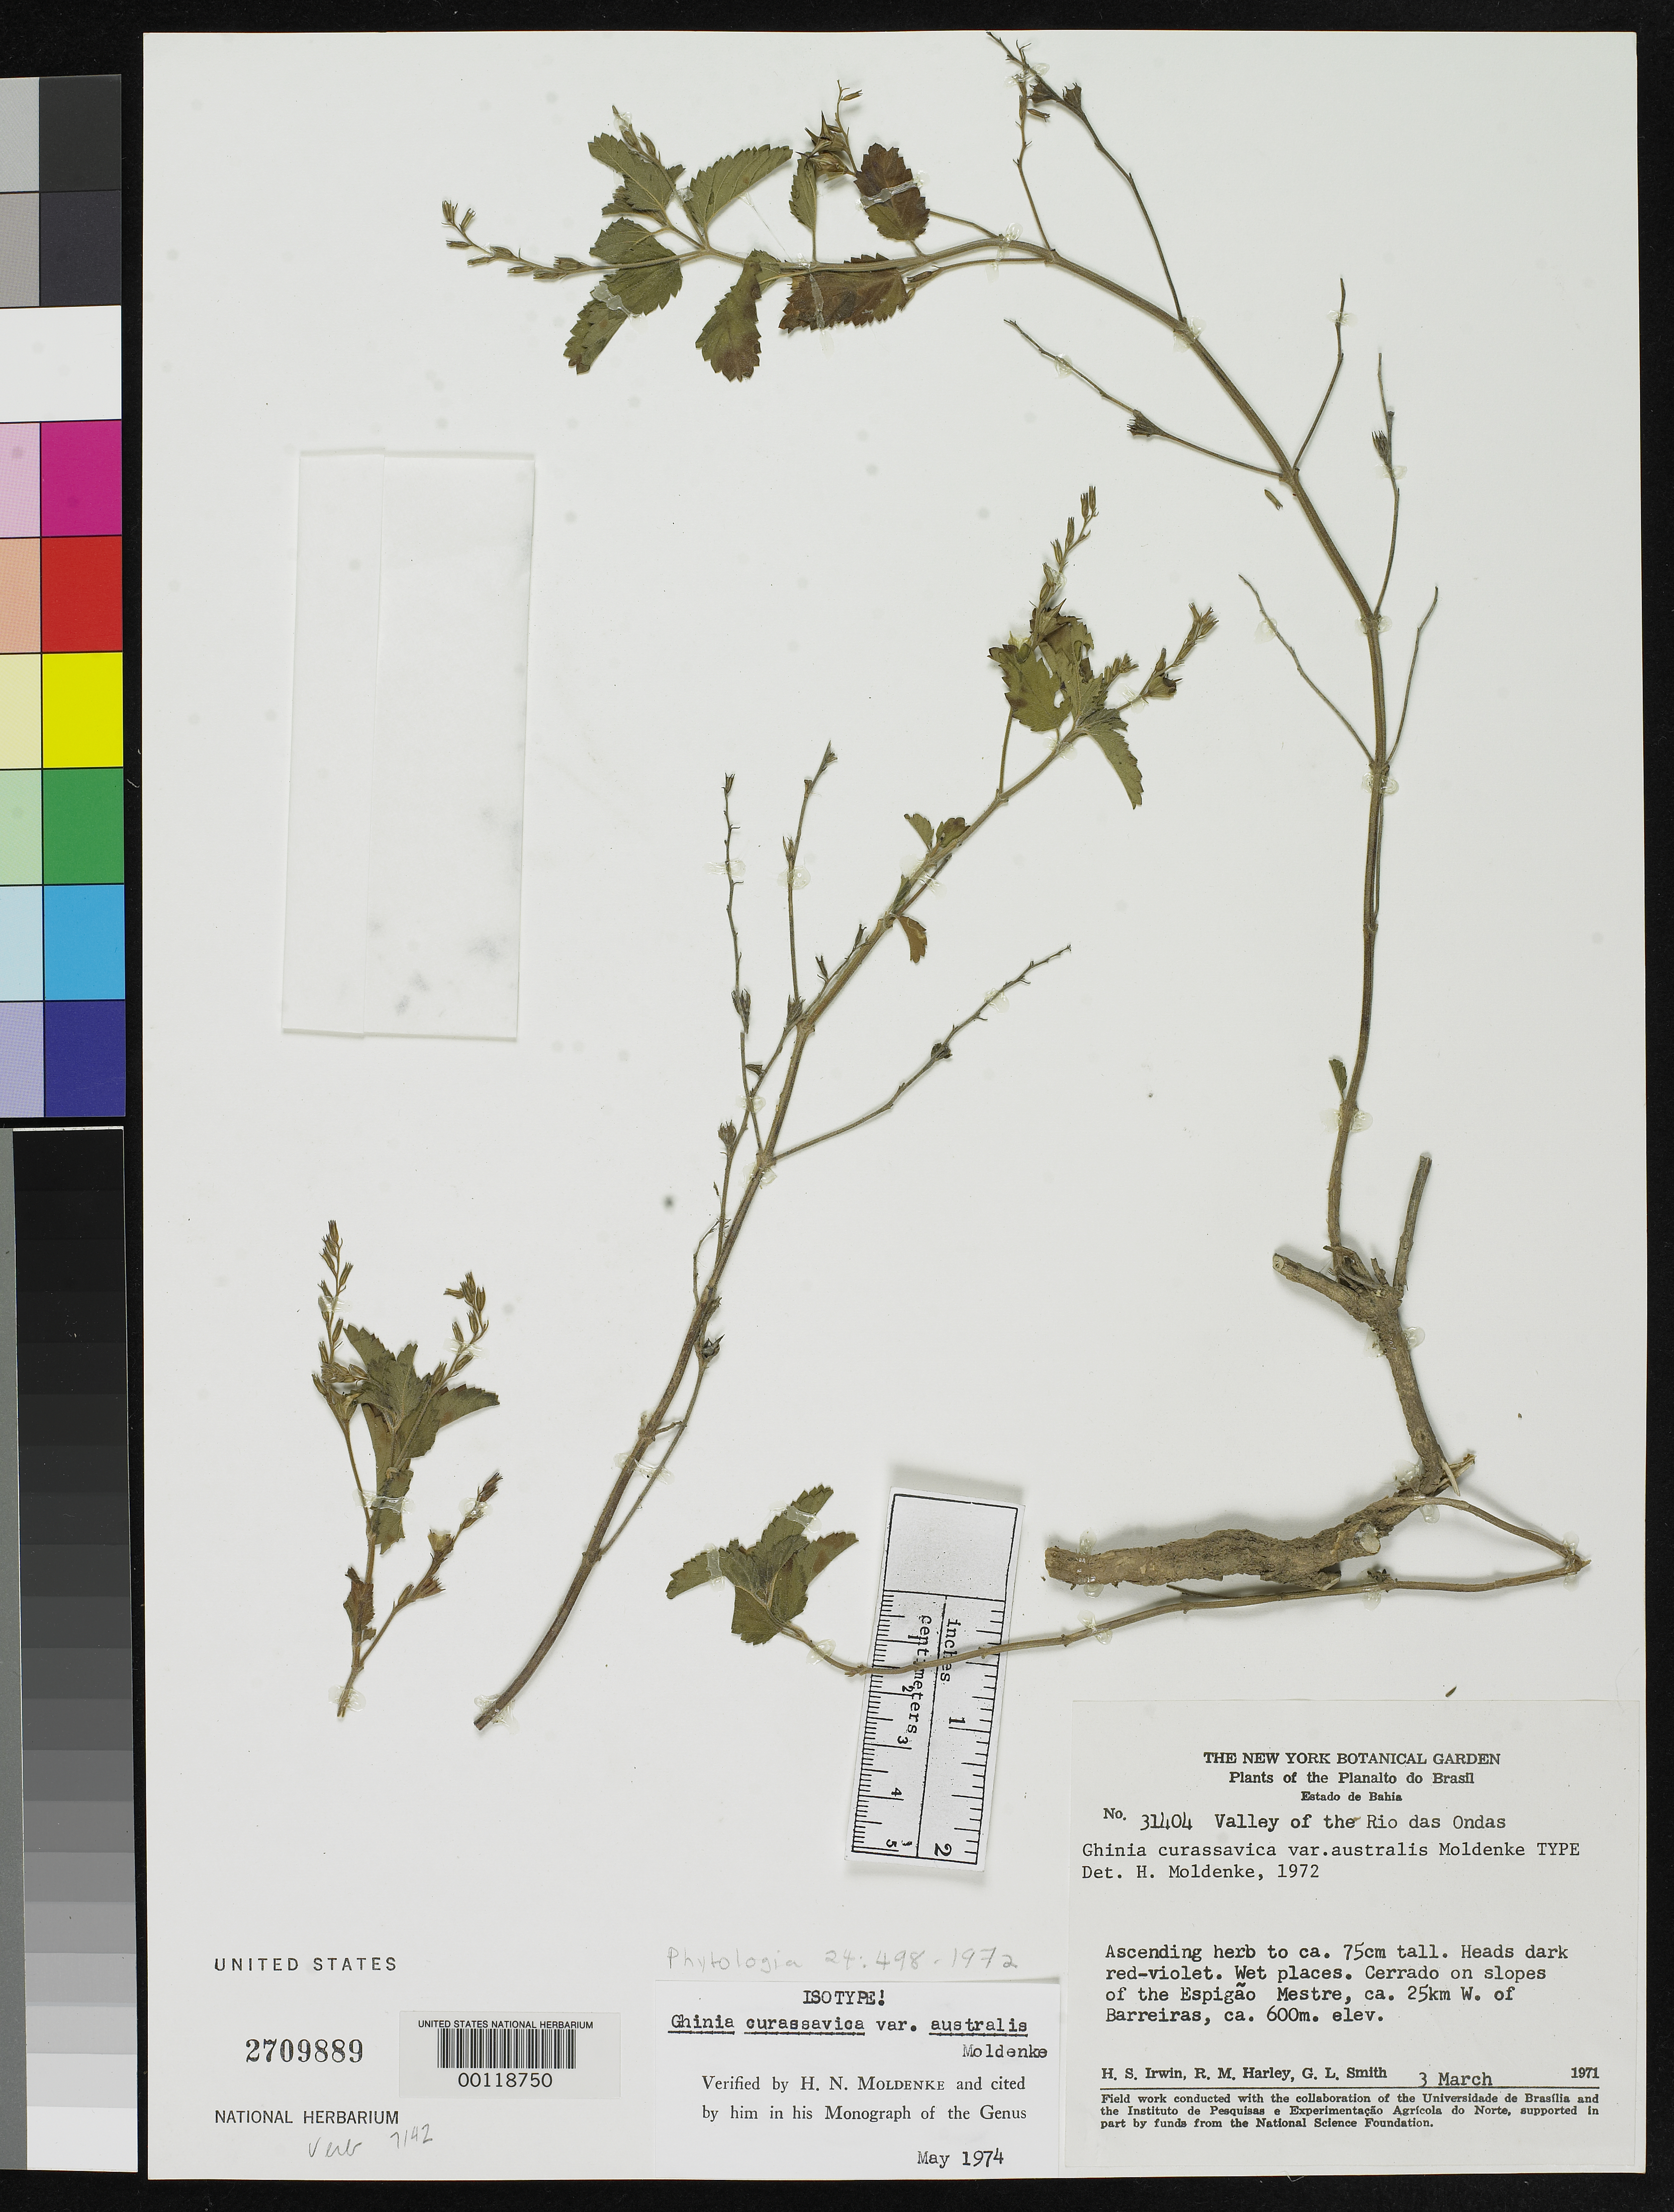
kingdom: Plantae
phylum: Tracheophyta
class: Magnoliopsida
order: Lamiales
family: Verbenaceae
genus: Ghinia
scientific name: Ghinia curassavica var. australis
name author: Moldenke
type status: Isotype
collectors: H. Irwin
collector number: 31404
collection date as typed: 03 Mar 1971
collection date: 1971-03-03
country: Brazil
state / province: Bahia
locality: Rio Das Ondas Valley, Espigao mestre, 25 km. west of Barreiras.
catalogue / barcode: US 2709889